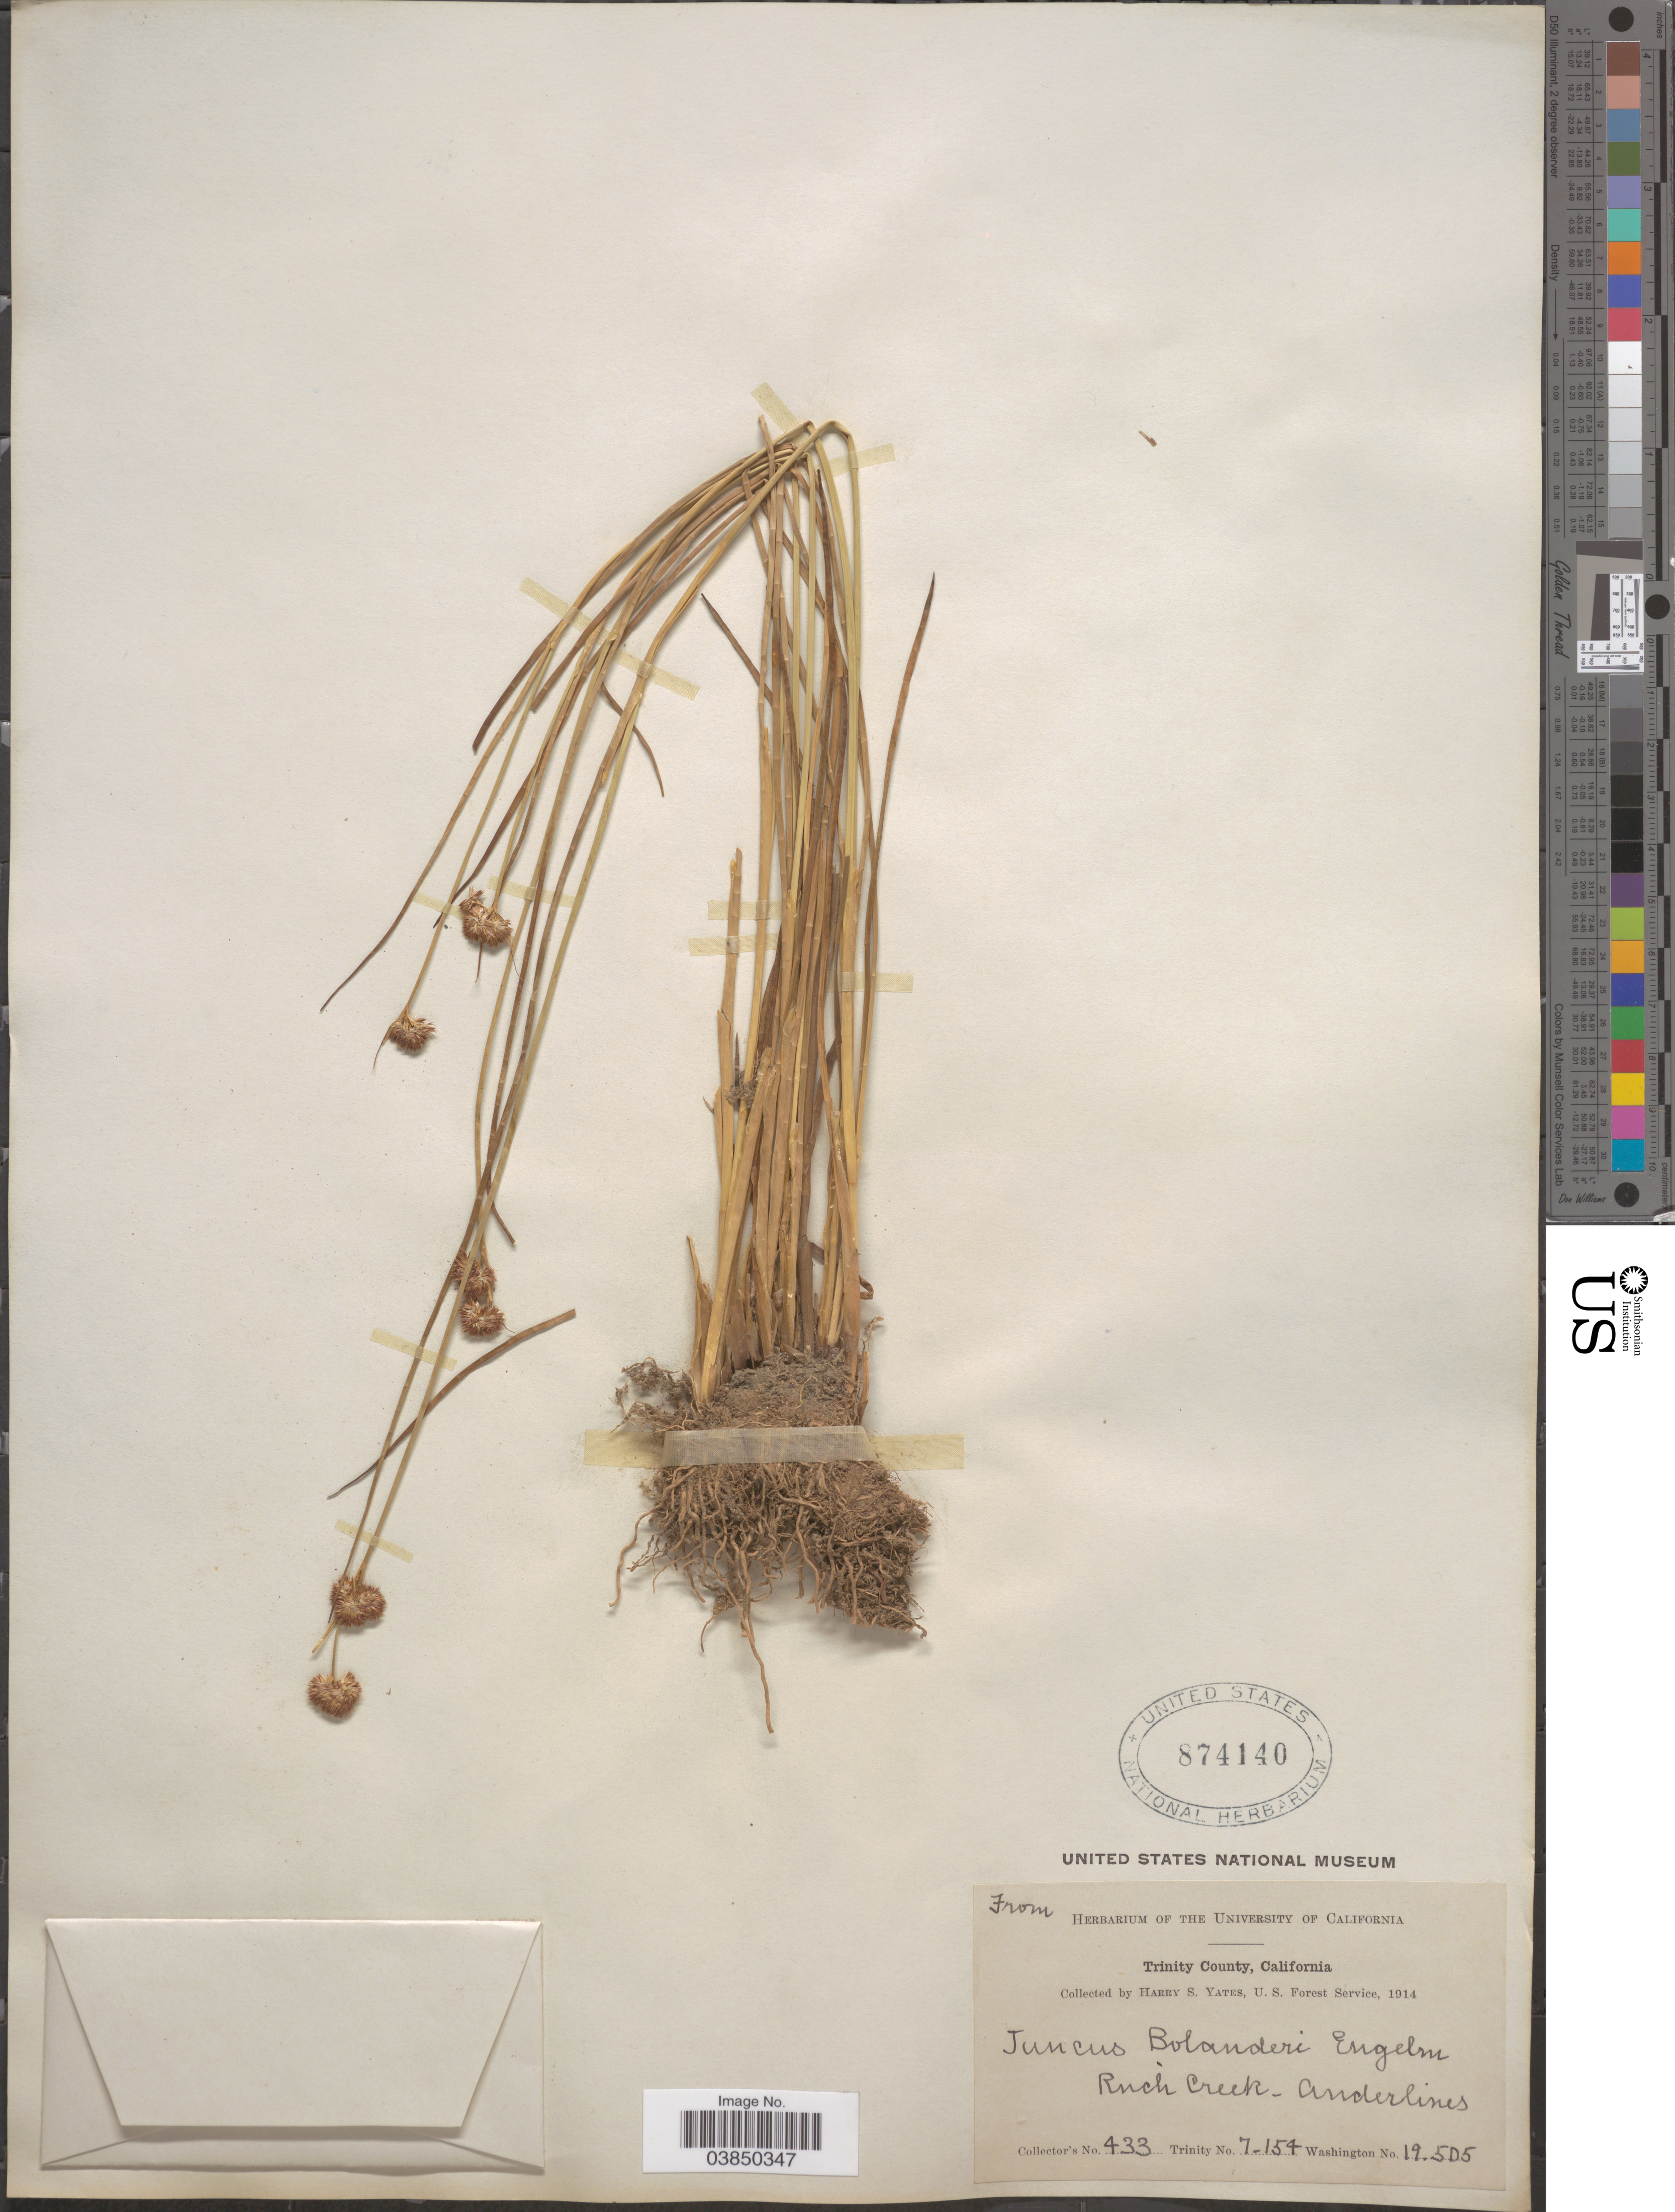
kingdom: Plantae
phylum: Tracheophyta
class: Liliopsida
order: Poales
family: Juncaceae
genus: Juncus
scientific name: Juncus bolanderi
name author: Engelm.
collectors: H. S. Yates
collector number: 433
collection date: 1914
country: United States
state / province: California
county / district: Trinity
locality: Trinity County. Rush Creek - Anderlines.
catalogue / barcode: US 874140